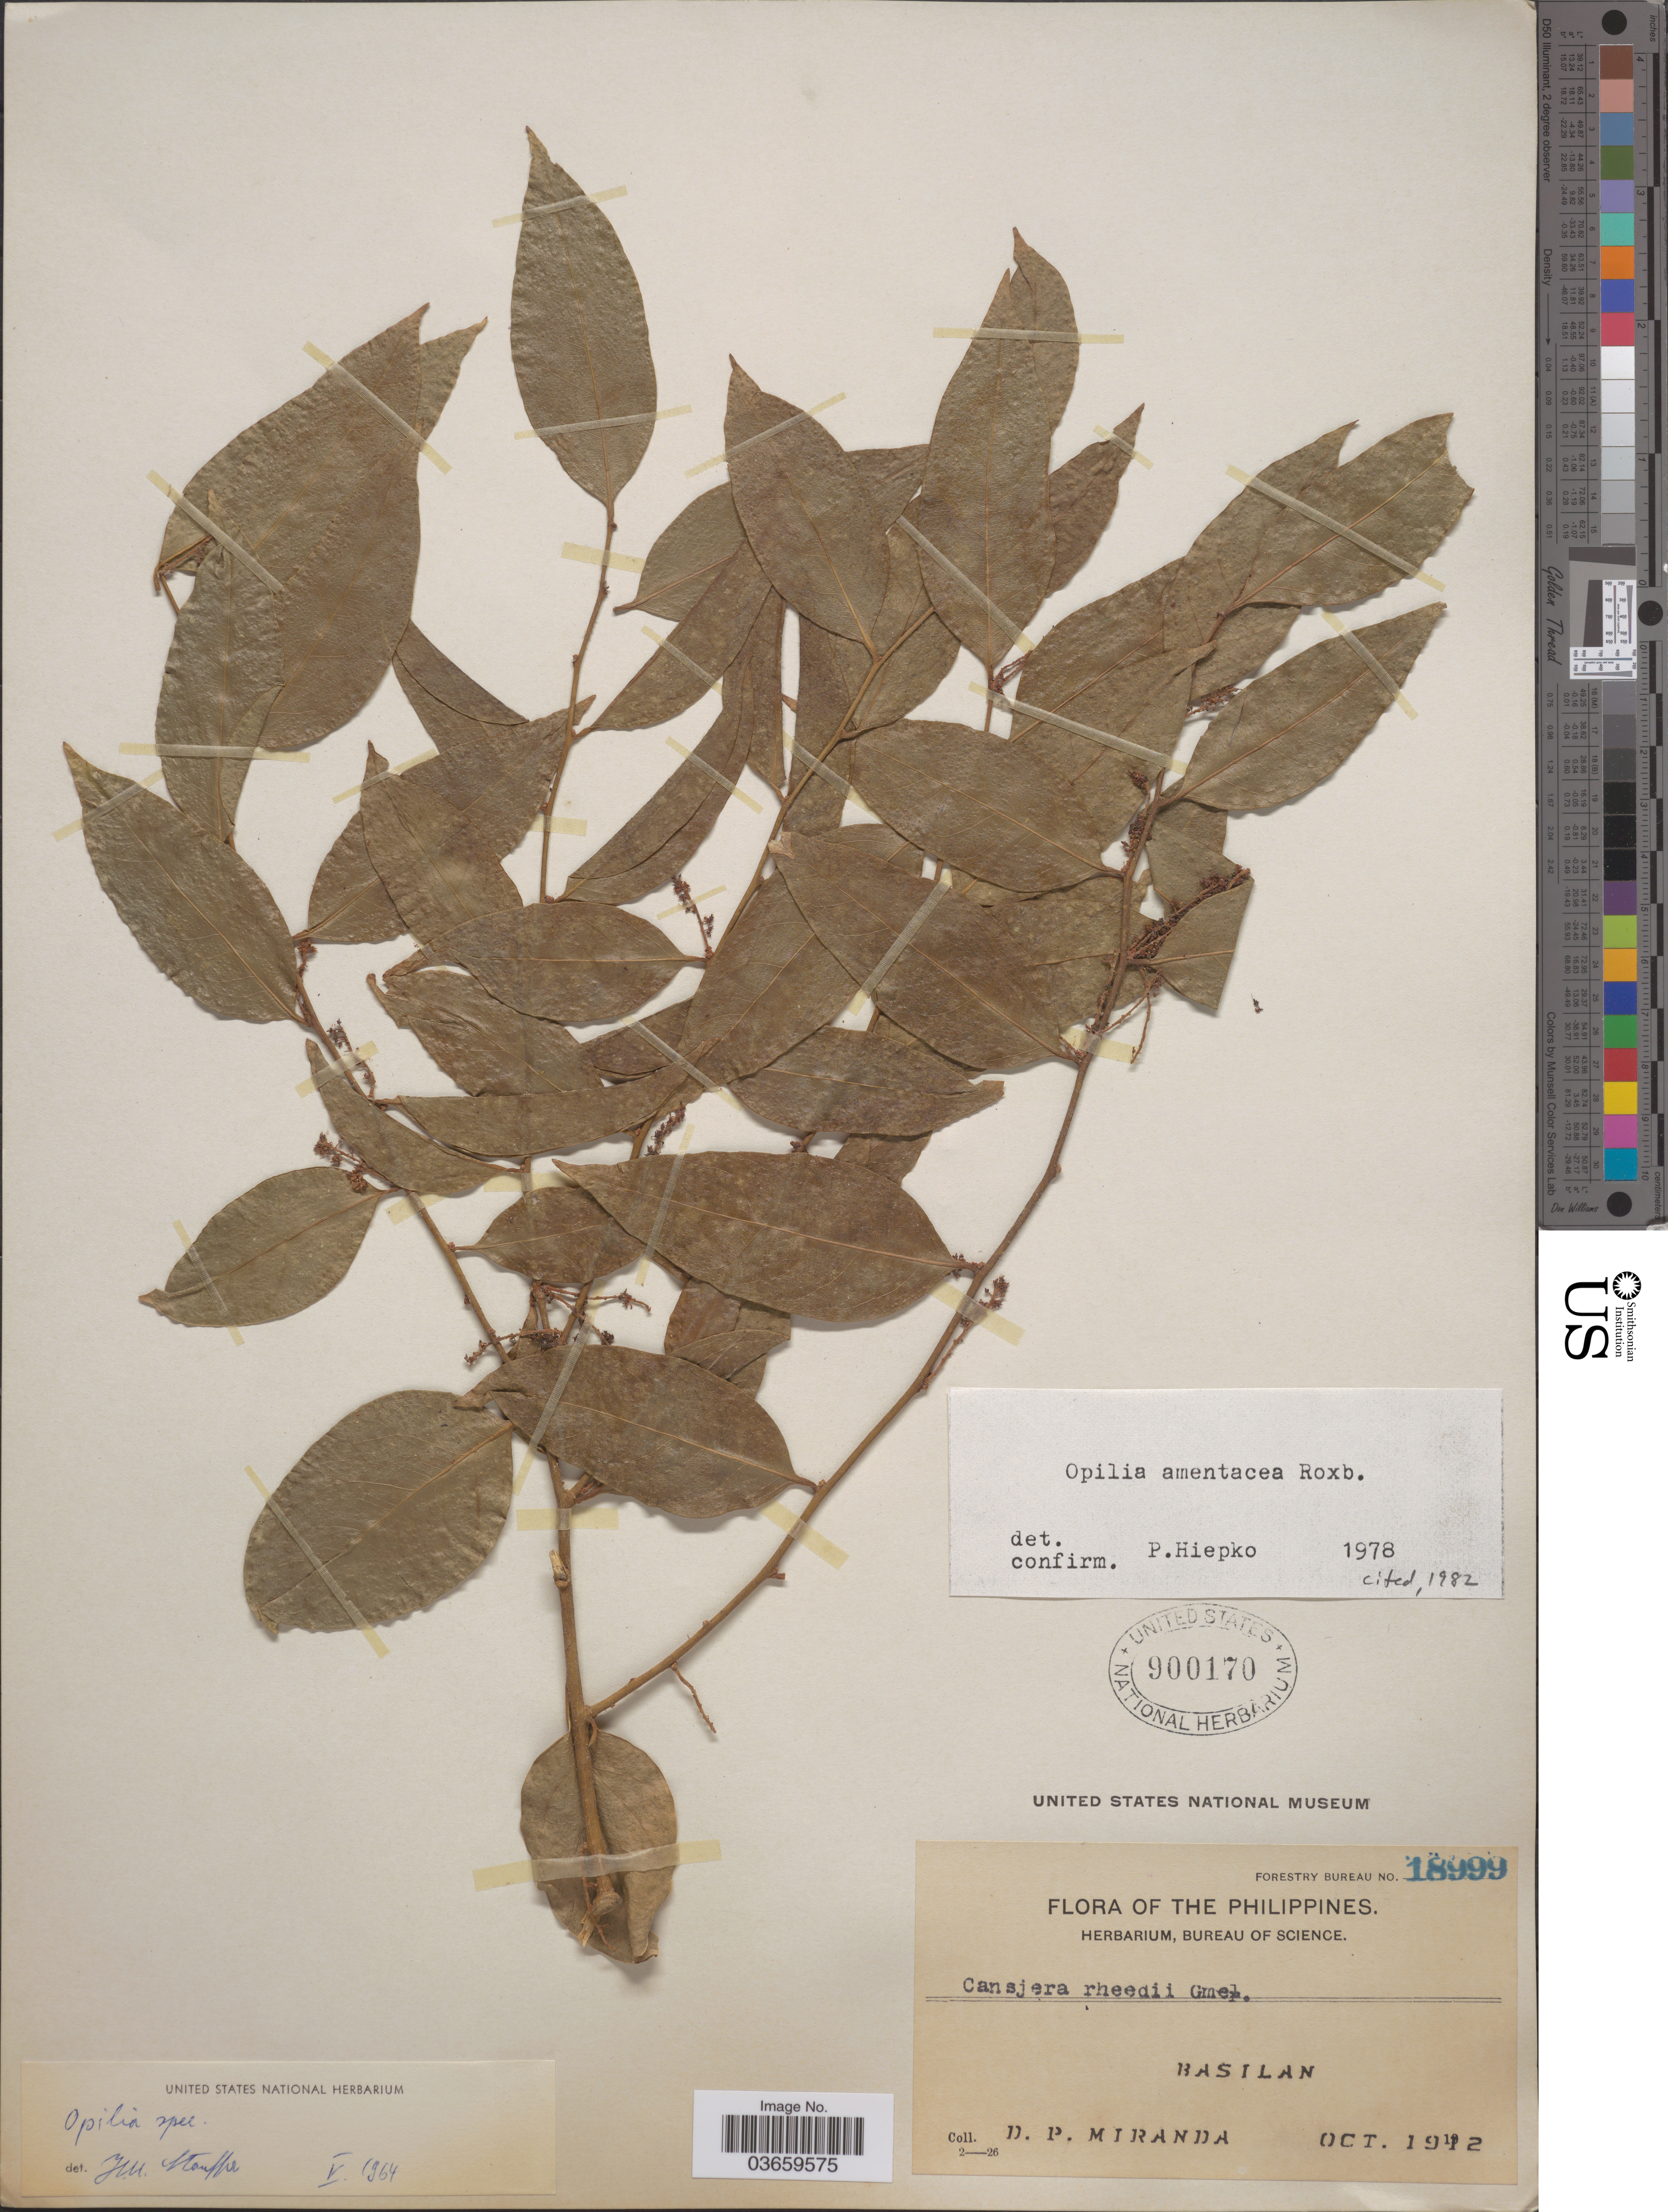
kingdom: Plantae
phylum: Tracheophyta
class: Magnoliopsida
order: Santalales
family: Opiliaceae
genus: Opilia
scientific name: Opilia amentacea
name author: Roxb.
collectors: D. P. Miranda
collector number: Forestry Bureau 18999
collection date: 1912-10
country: Philippines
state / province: Muslim Mindanao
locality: Basilan.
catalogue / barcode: US 900170